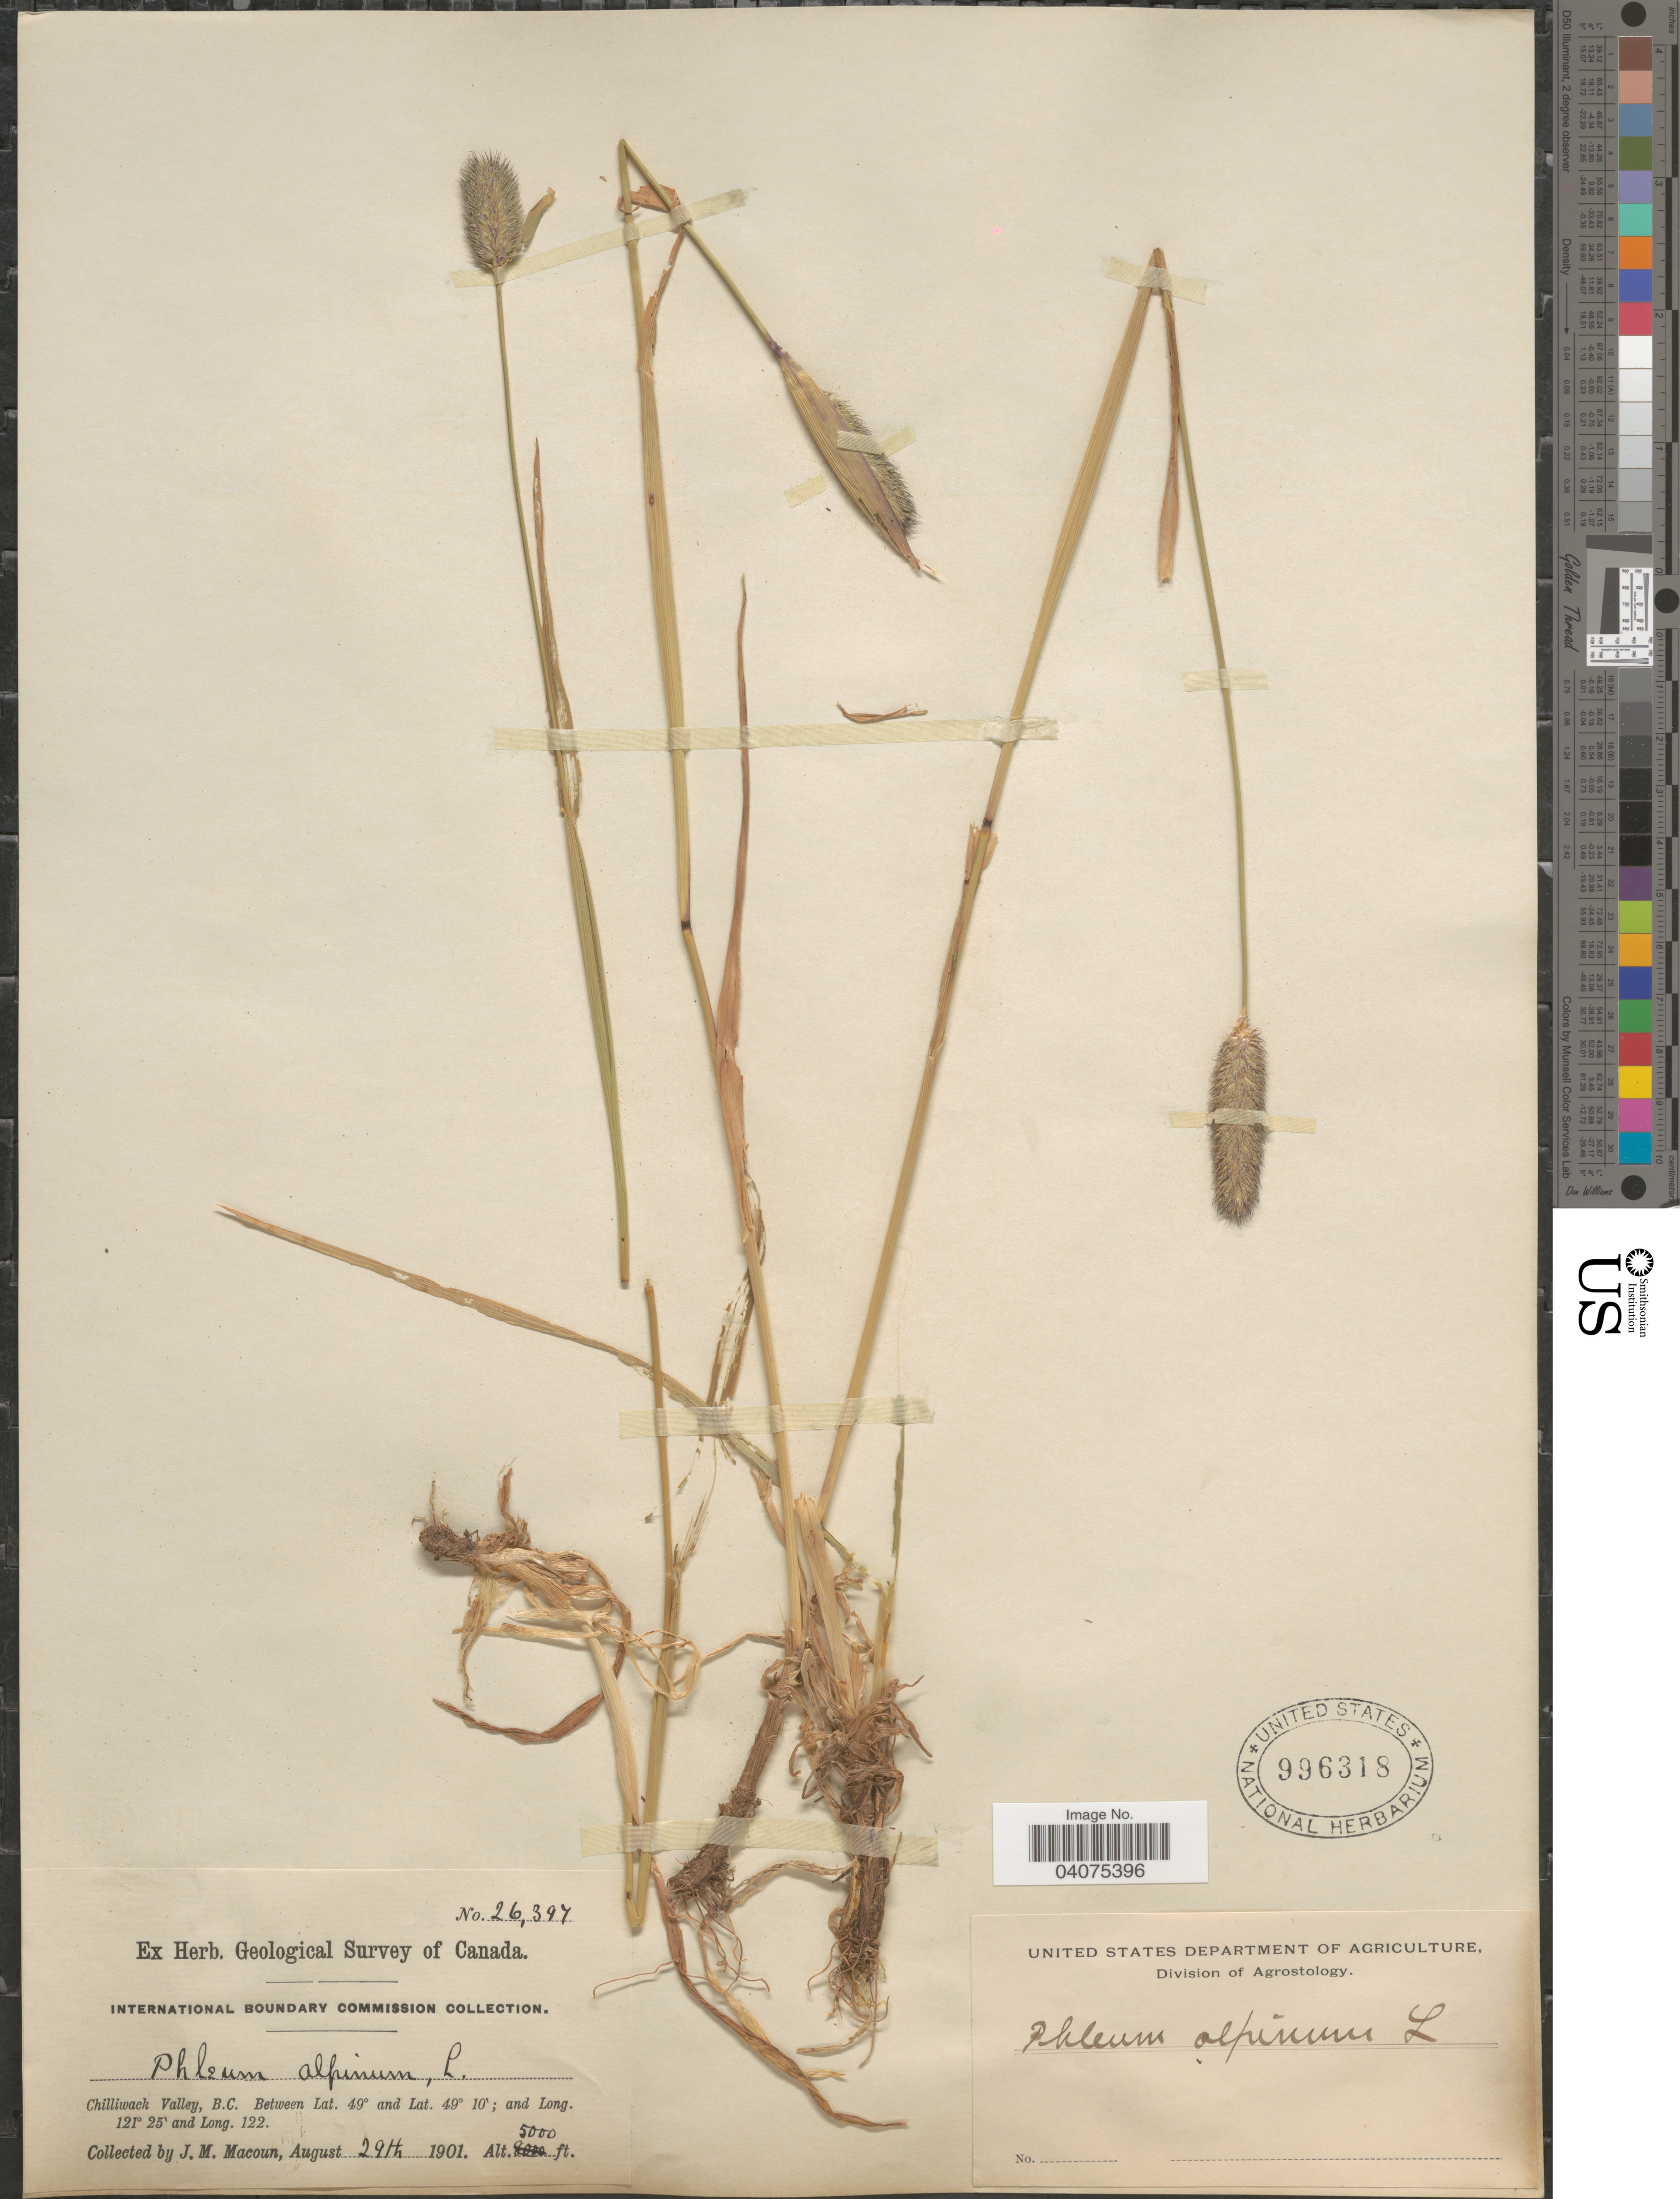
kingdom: Plantae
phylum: Tracheophyta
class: Liliopsida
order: Poales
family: Poaceae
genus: Phleum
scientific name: Phleum alpinum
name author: L.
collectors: J. M. Macoun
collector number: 26397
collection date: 1901-08-29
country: Canada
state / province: British Columbia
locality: Ex Herb. Geological Survey of Canada. Chilliwack Valley.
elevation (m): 1524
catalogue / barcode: US 996318